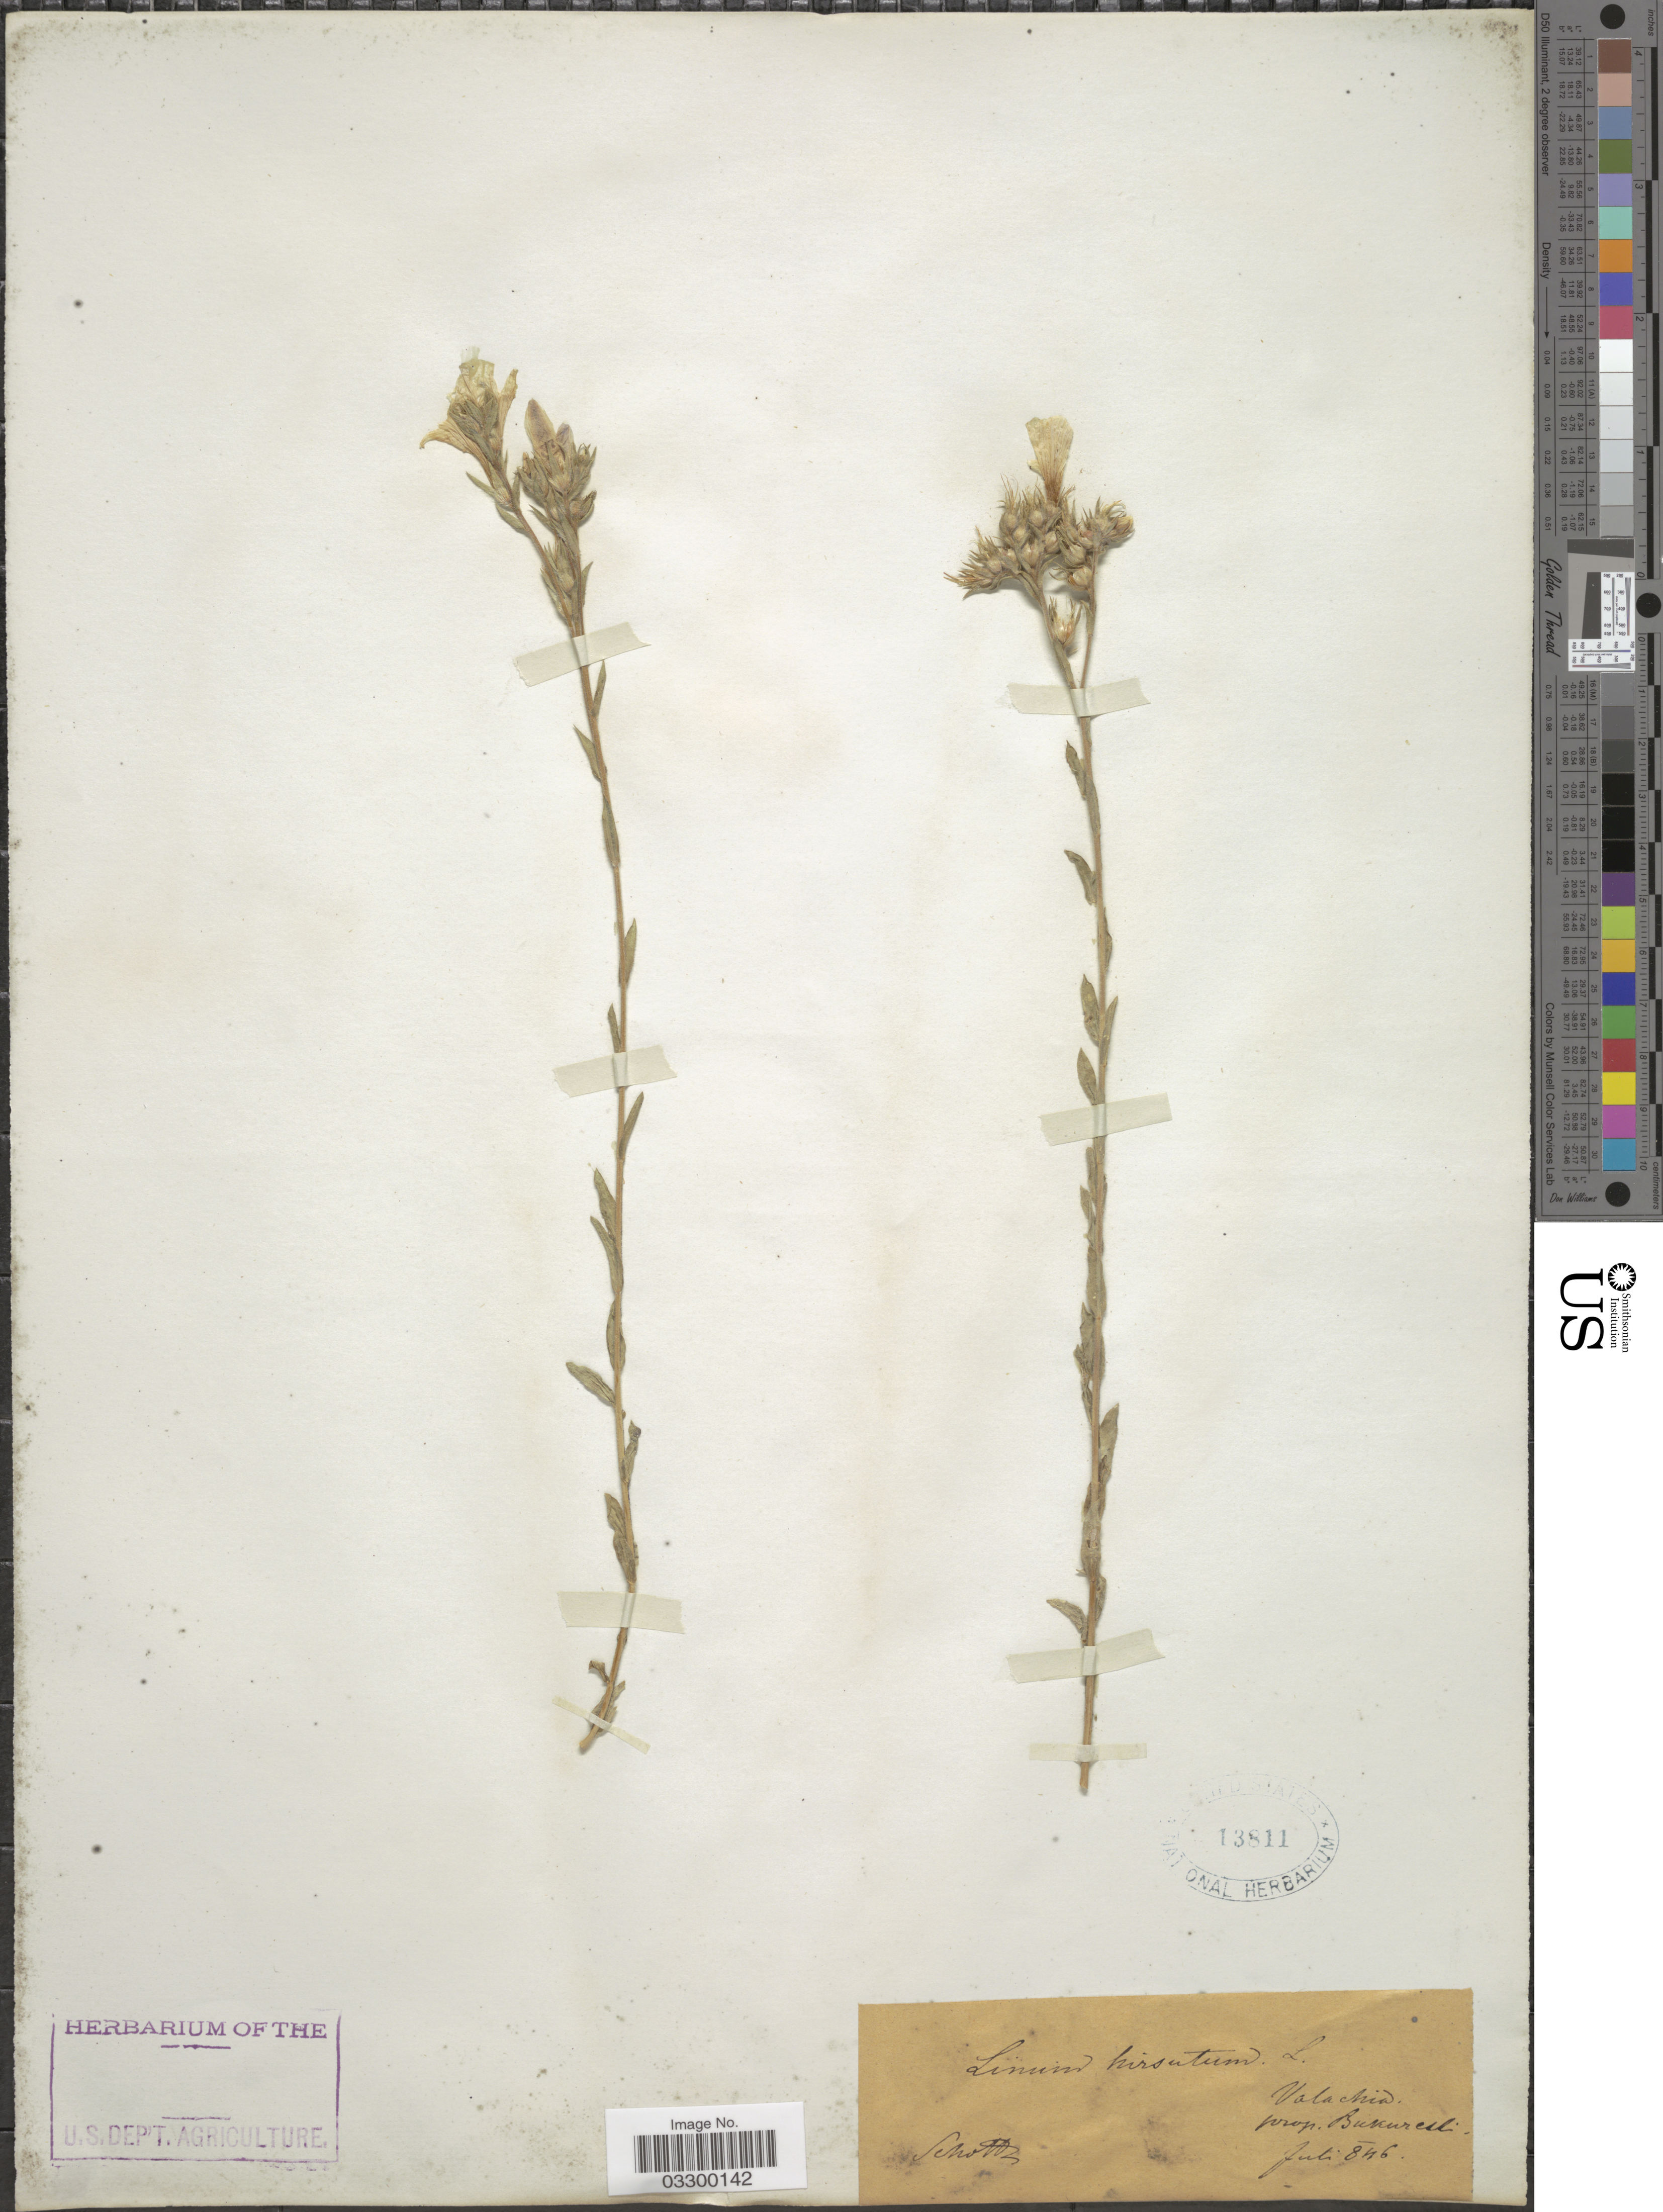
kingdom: Plantae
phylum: Tracheophyta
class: Magnoliopsida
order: Malpighiales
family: Linaceae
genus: Linum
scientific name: Linum hirsutum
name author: L.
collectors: -. Schottz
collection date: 1846-07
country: Romania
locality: Valachia, prop. Bukurell. [interpreted]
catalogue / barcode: US 13811